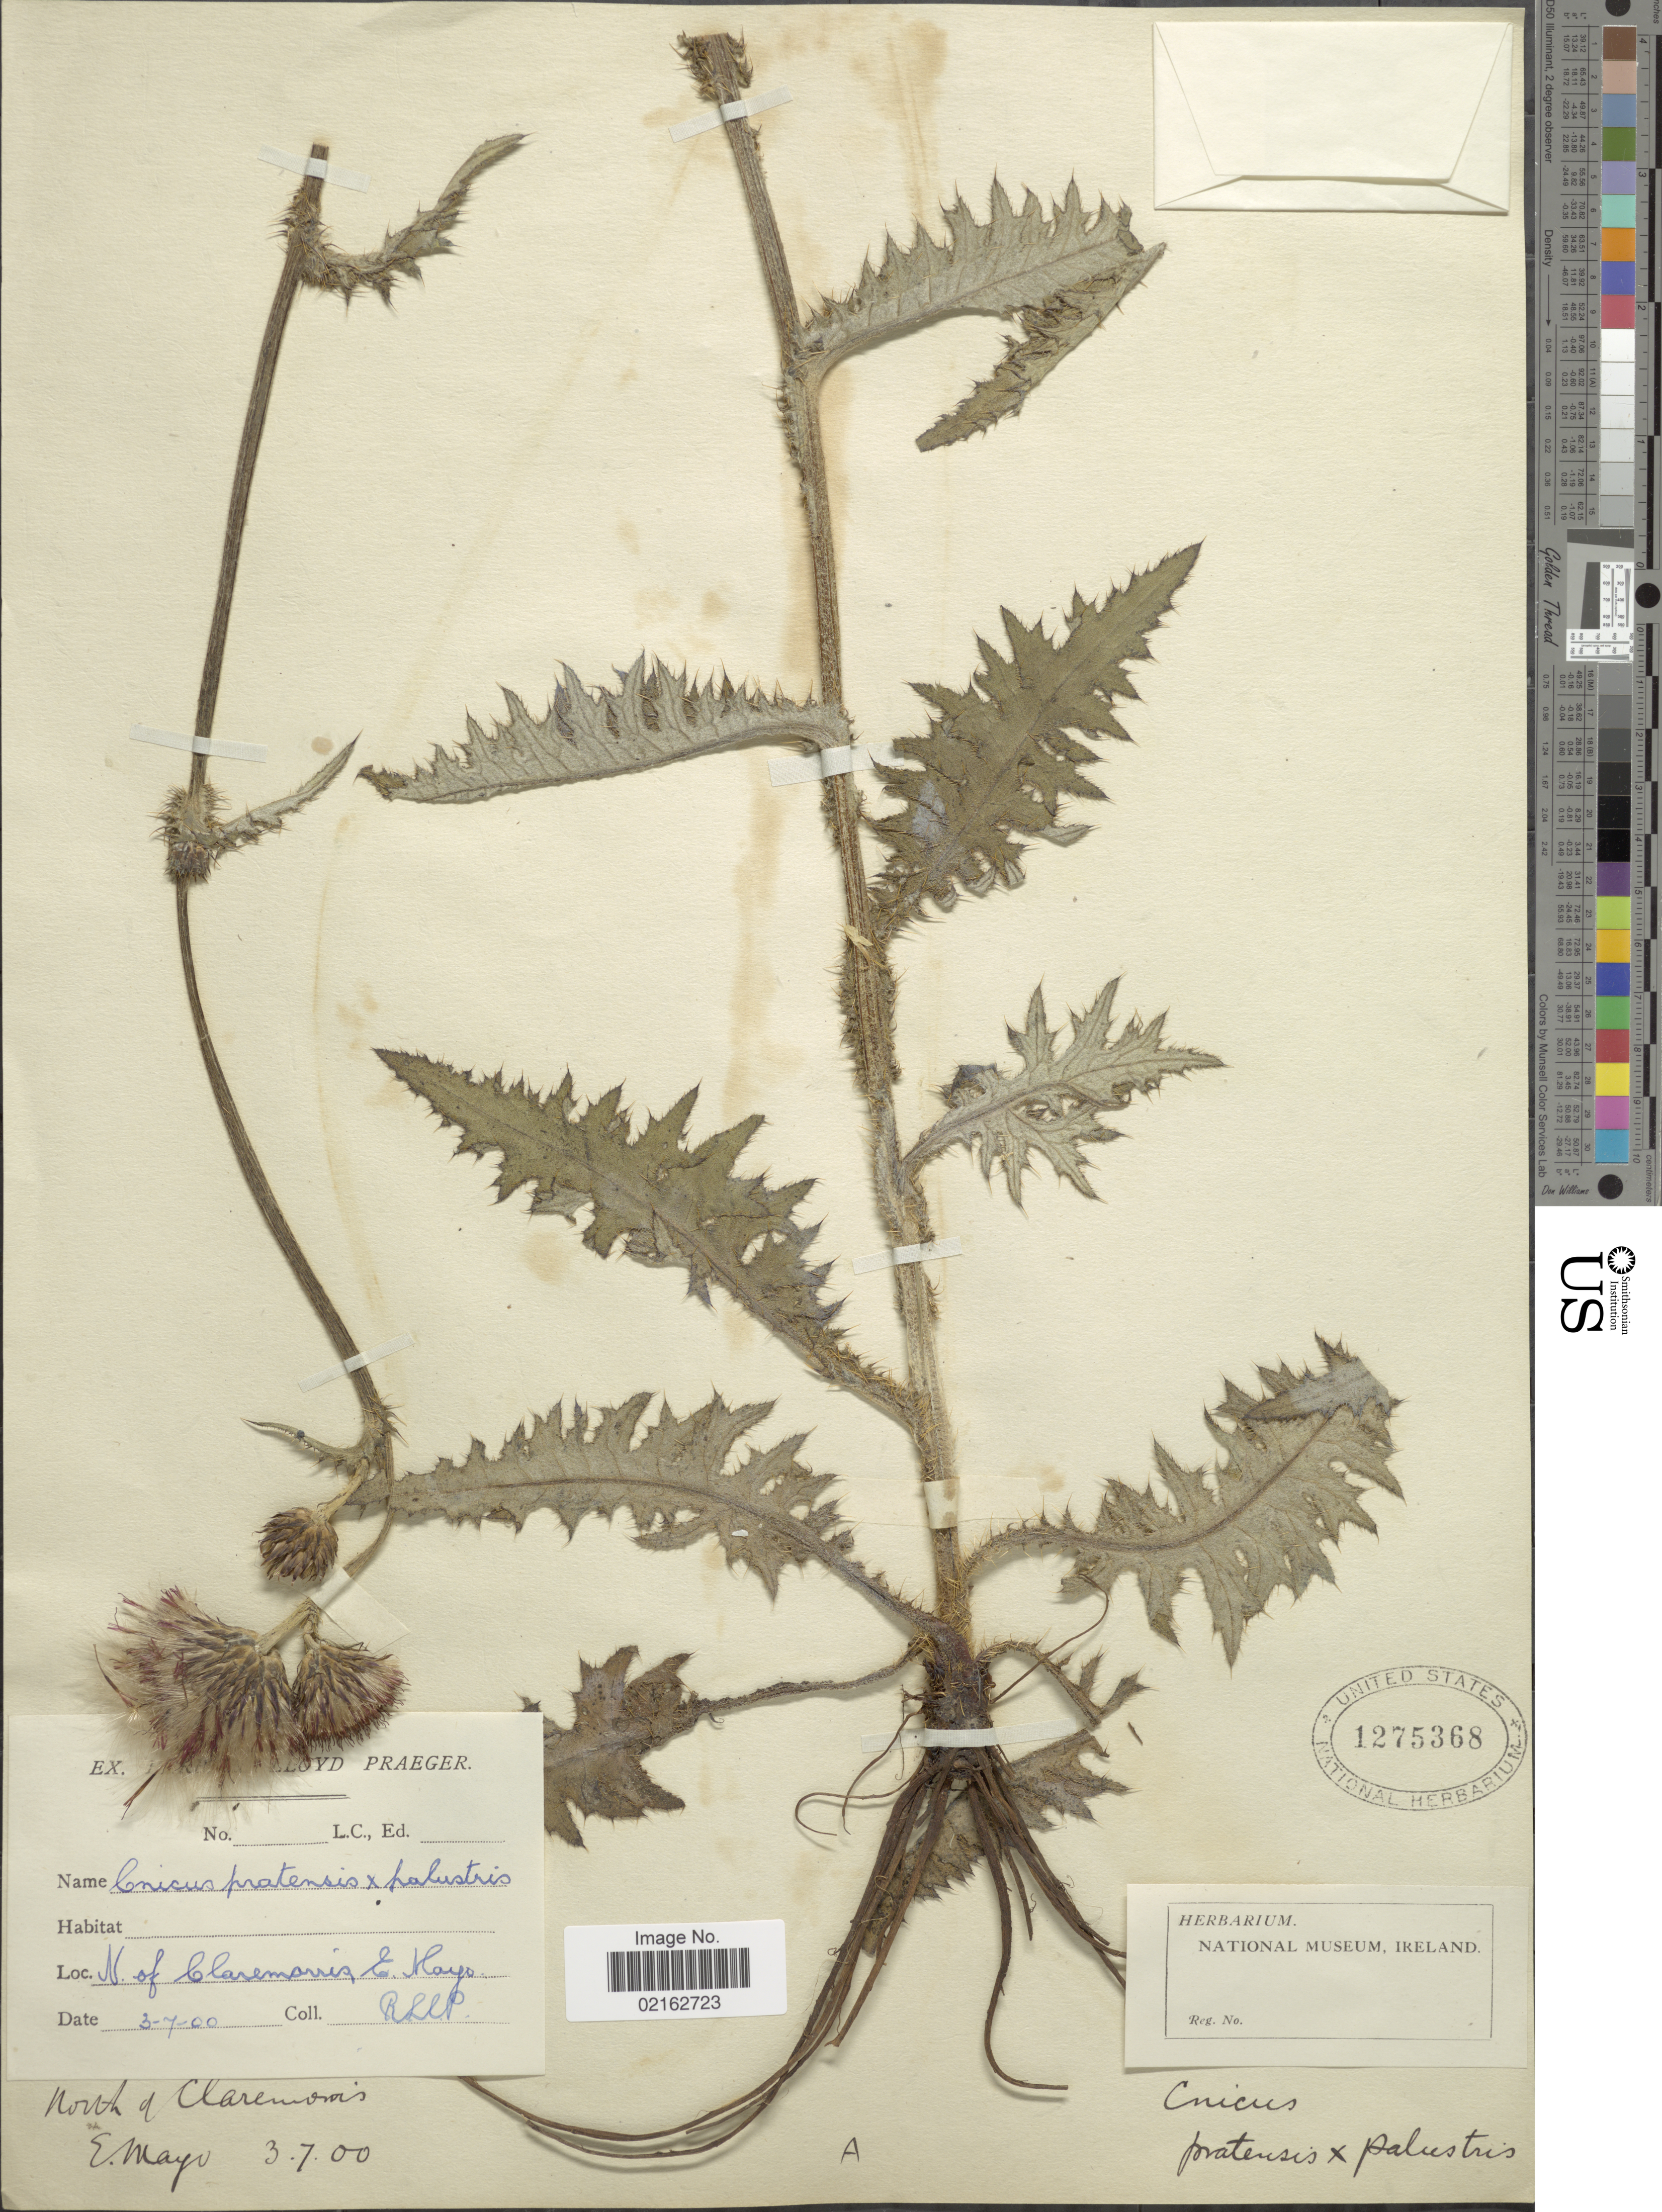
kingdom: Plantae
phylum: Tracheophyta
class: Magnoliopsida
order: Asterales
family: Asteraceae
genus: Cirsium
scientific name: Cirsium dissectum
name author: (L.) Hill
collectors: R. Praeger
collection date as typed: Transcribed d/m/y: 1/7/00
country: Ireland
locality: North of Claremorris, E. Mayo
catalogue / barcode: US 1275368